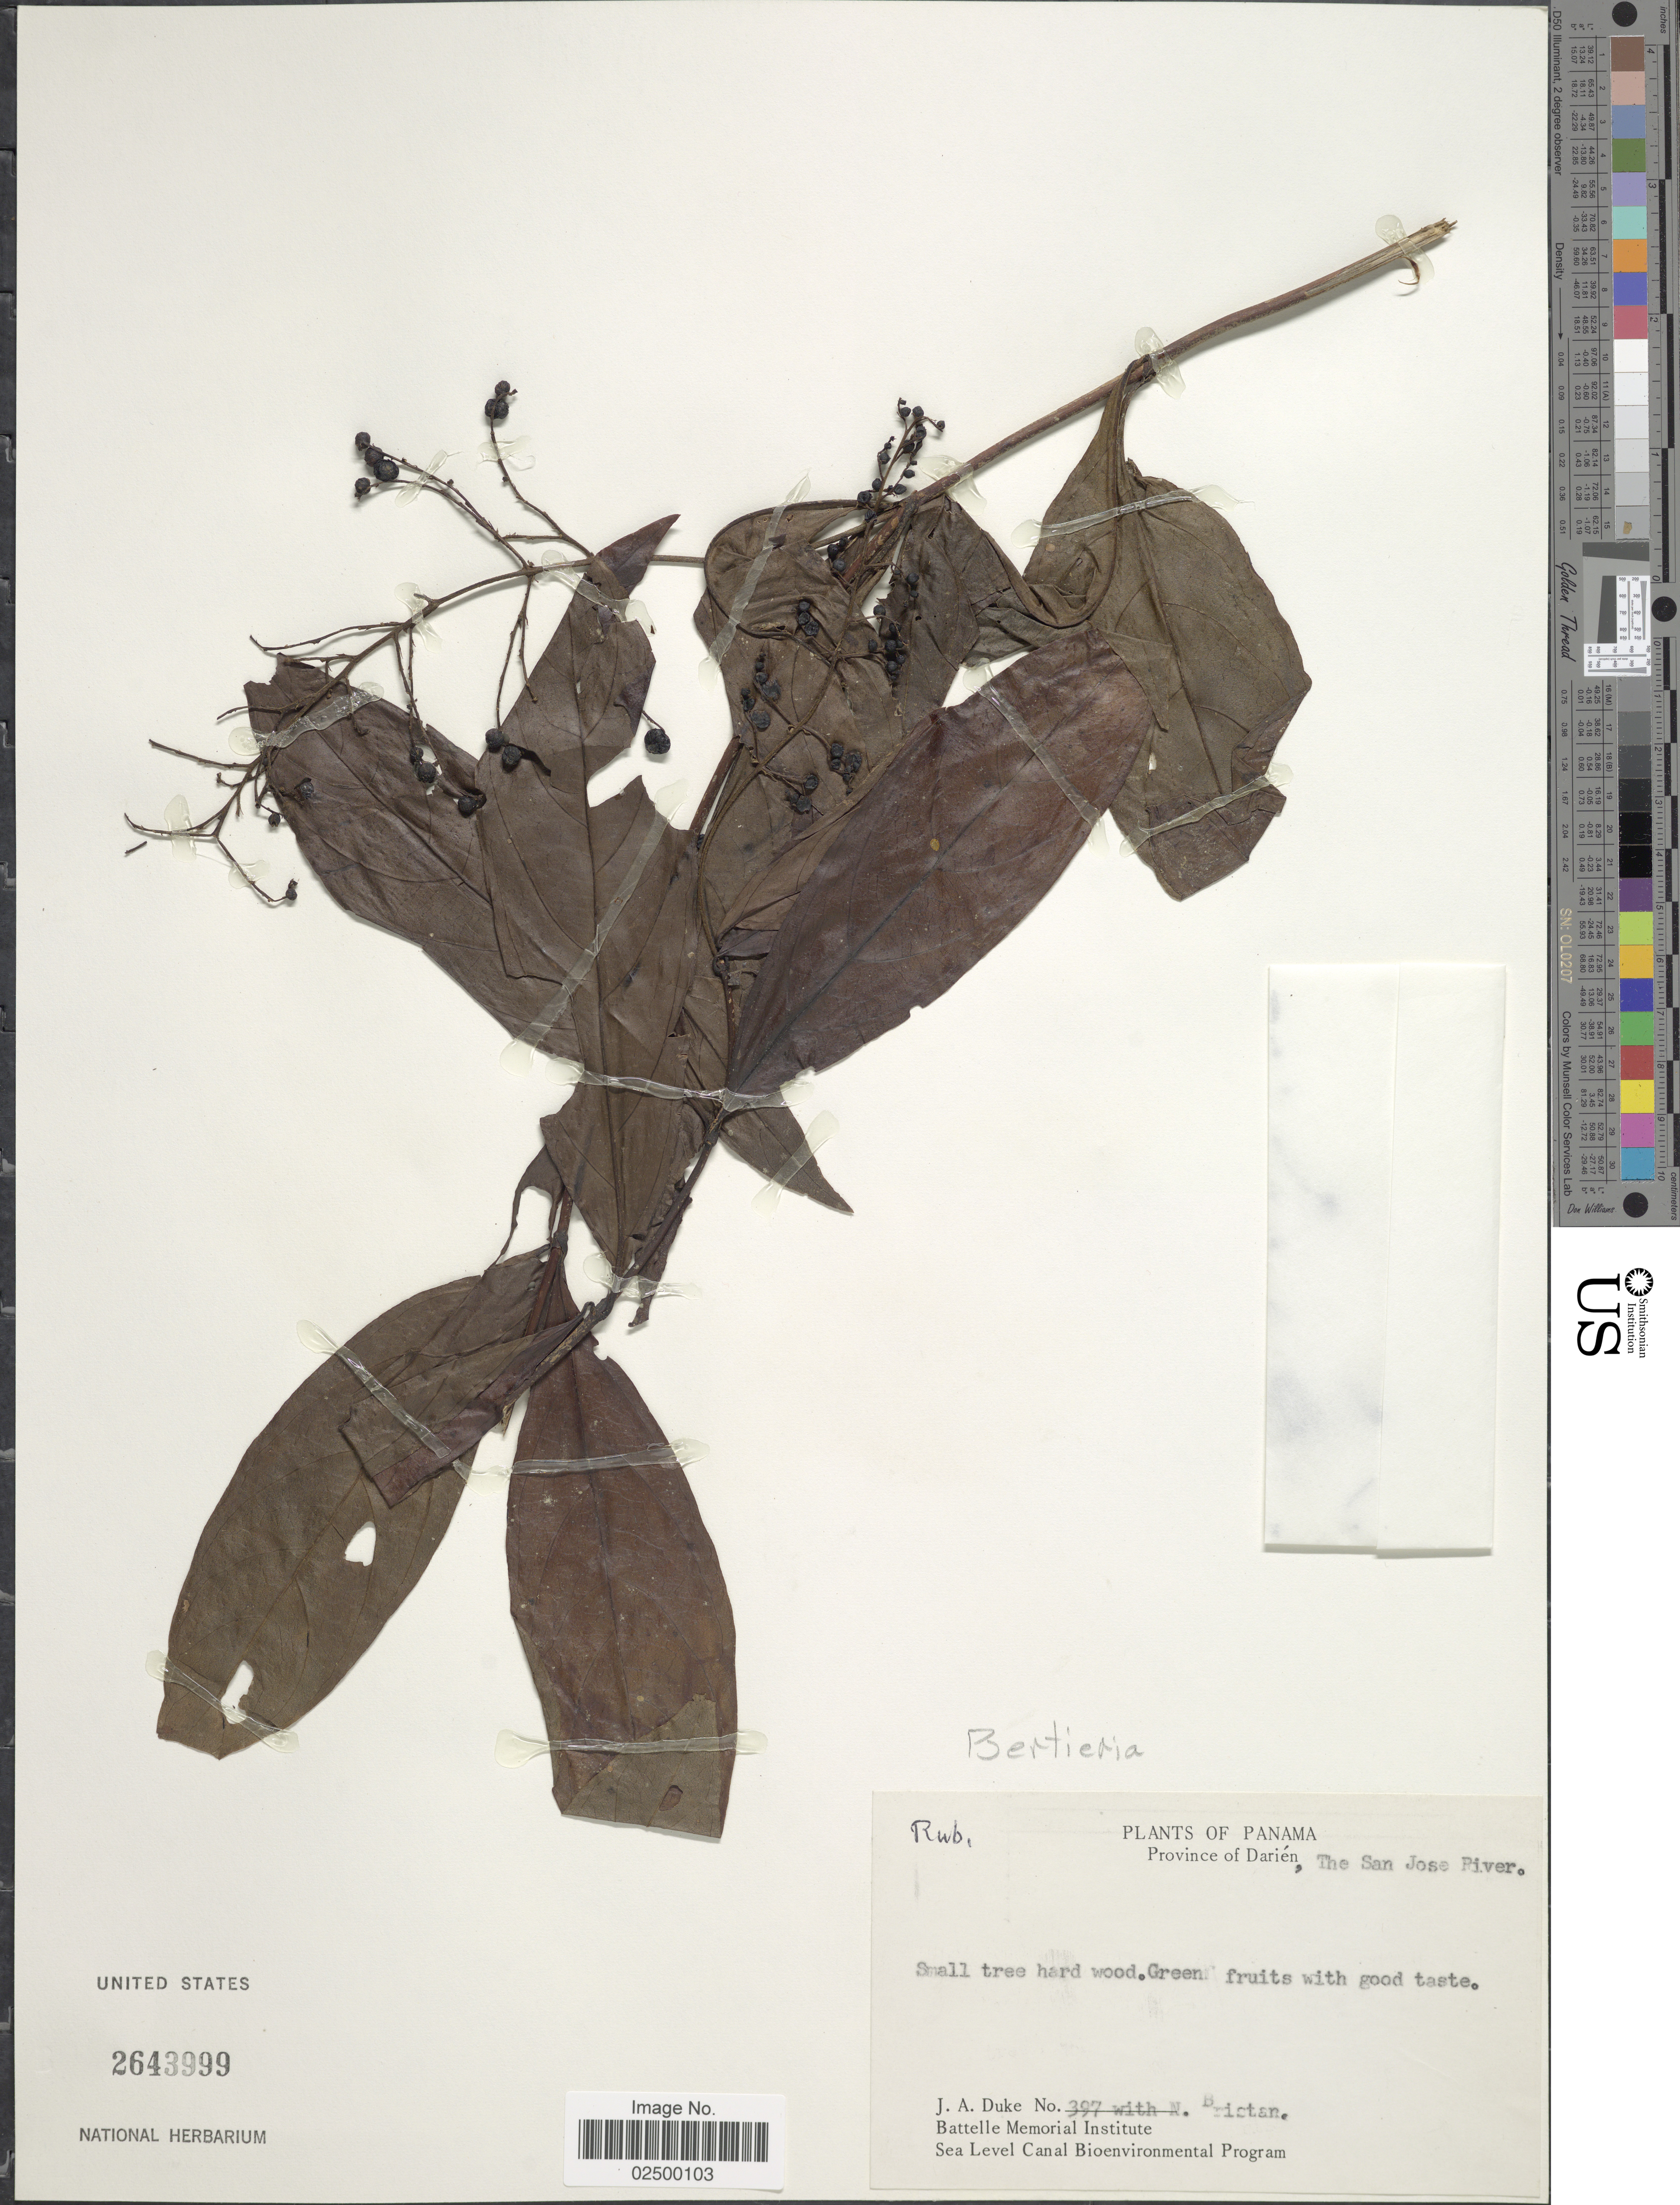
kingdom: Plantae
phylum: Tracheophyta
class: Magnoliopsida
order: Gentianales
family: Rubiaceae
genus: Bertiera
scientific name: Bertiera guianensis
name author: Aubl.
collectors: J. A. Duke & N. Bristan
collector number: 397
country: Panama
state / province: Darién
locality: The San Jose River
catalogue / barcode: US 2643999